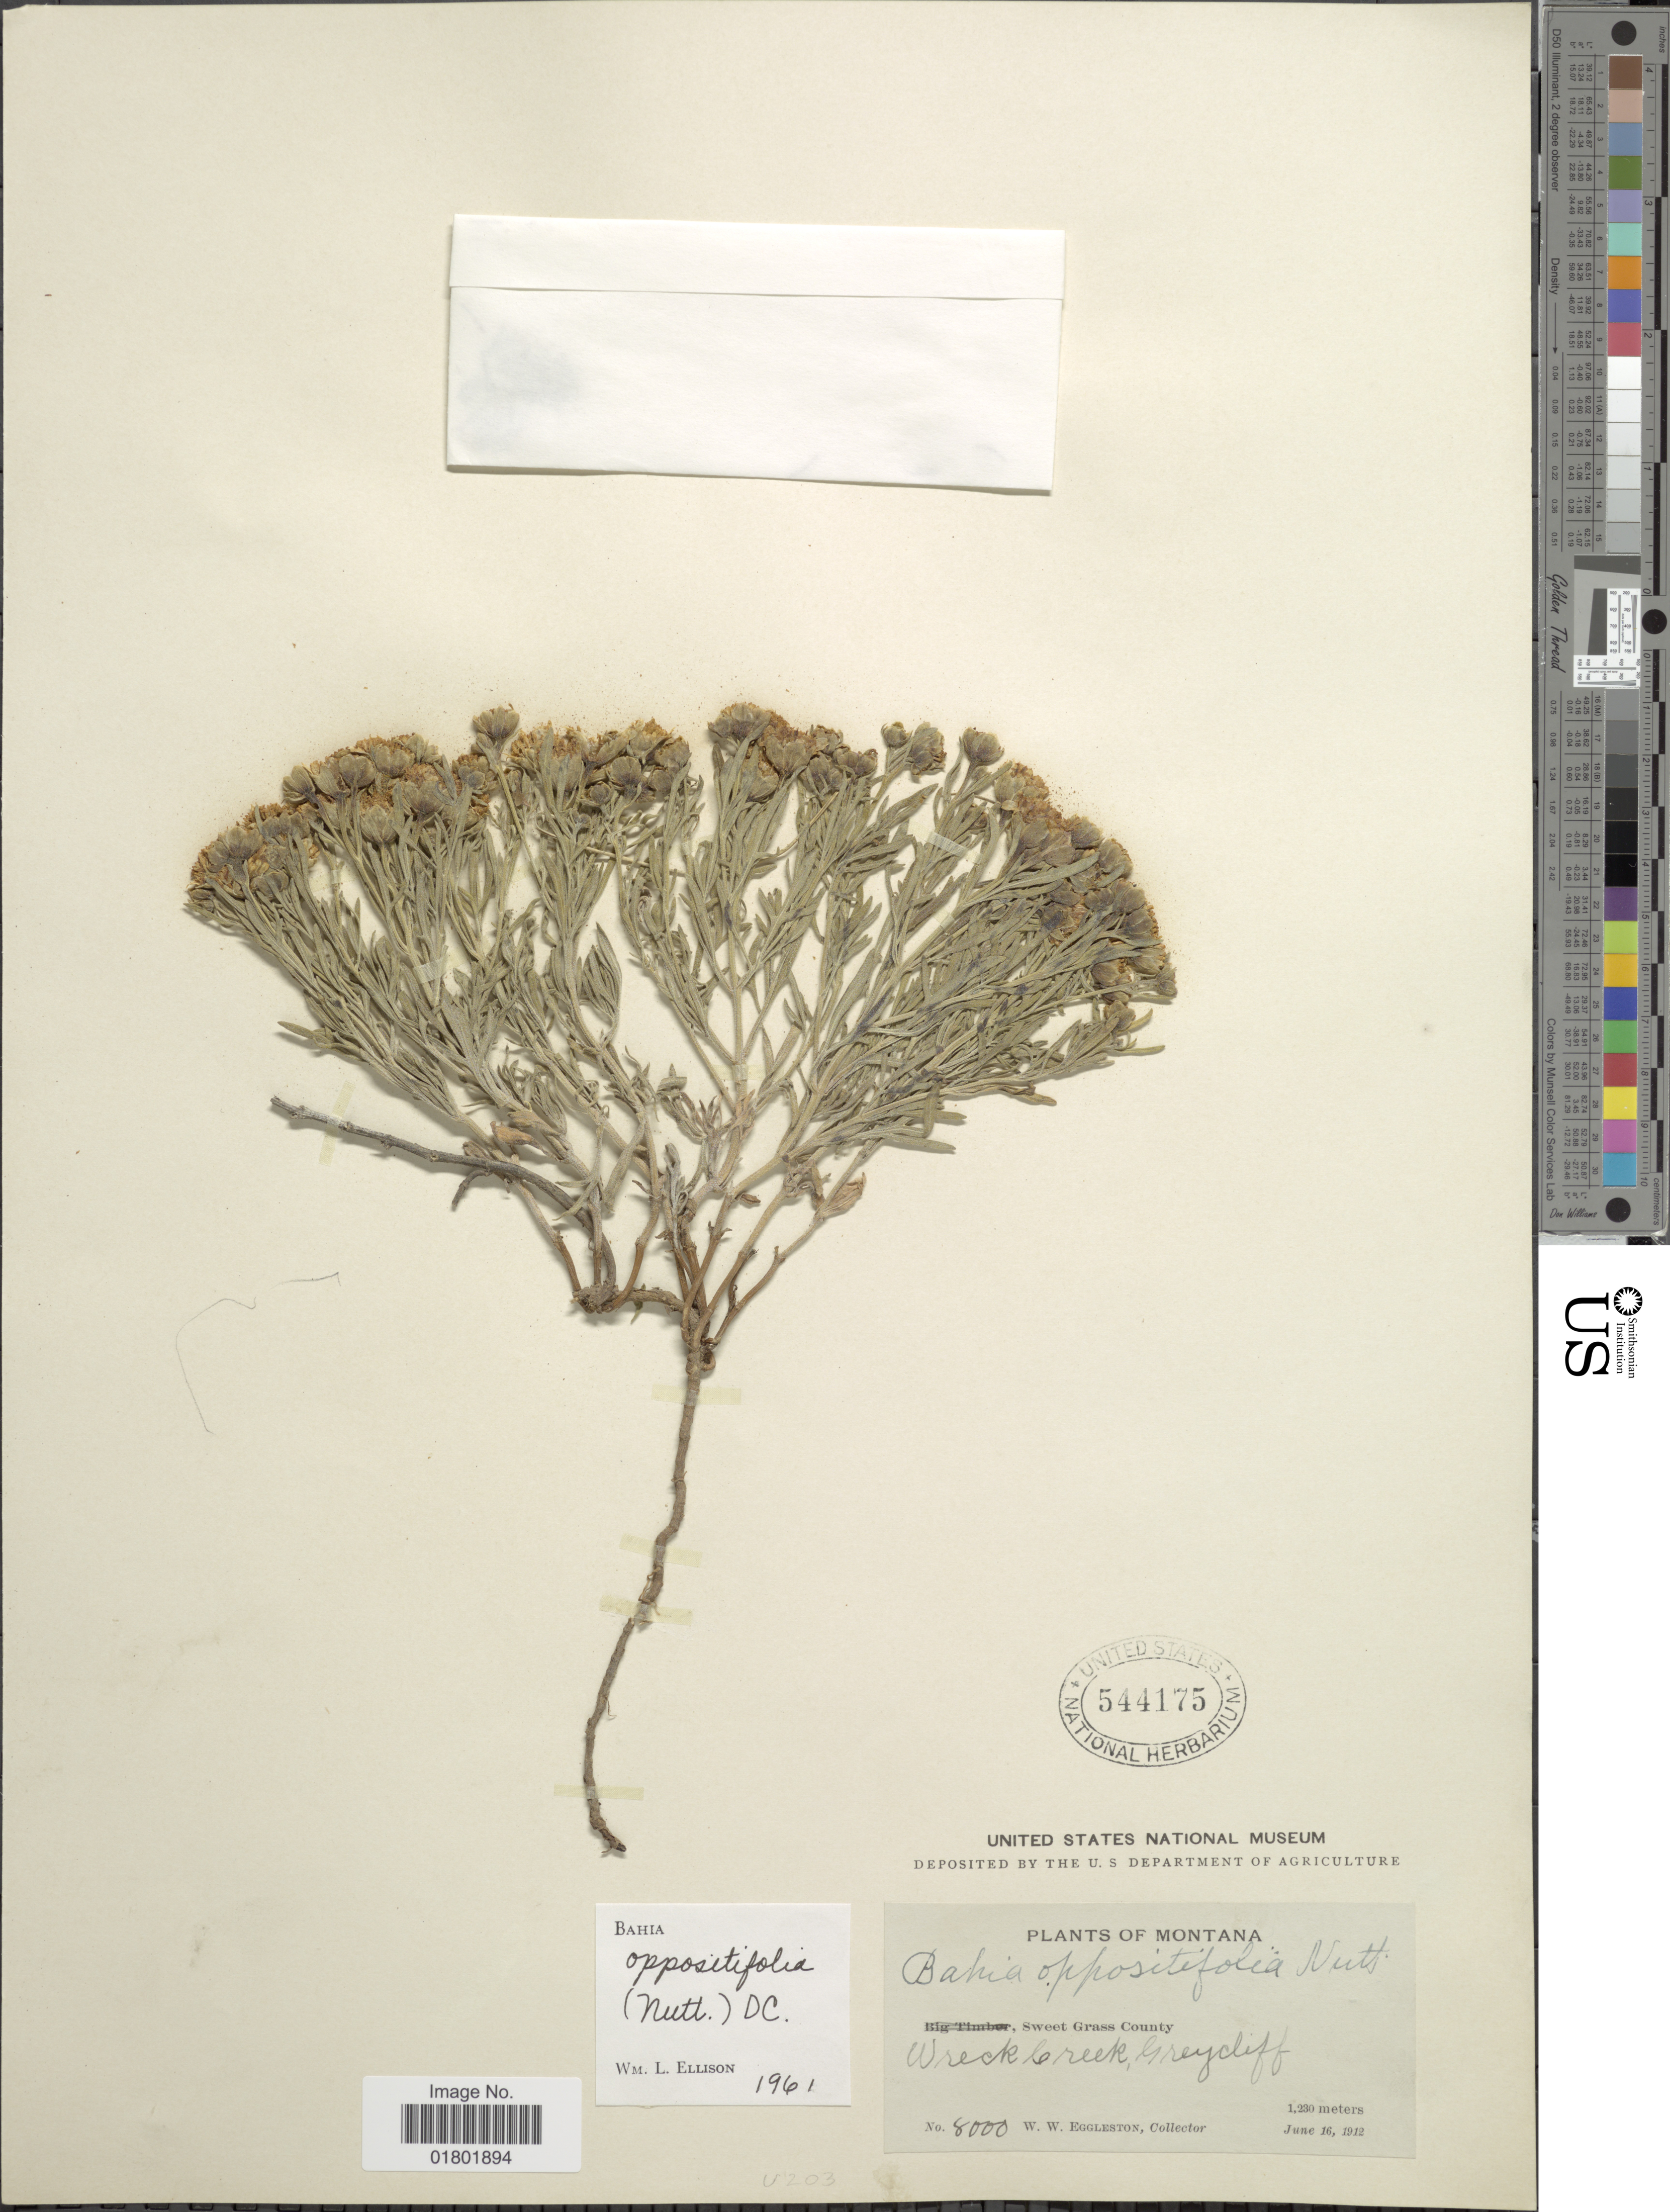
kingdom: Plantae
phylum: Tracheophyta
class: Magnoliopsida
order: Asterales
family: Asteraceae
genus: Bahia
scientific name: Bahia oppositifolia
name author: Nutt.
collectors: W. W. Eggleston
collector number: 8000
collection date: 1912-06-16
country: United States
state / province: Montana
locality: Montana, Sweet Grass County, Wreck Creek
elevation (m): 1230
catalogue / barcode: US 544175